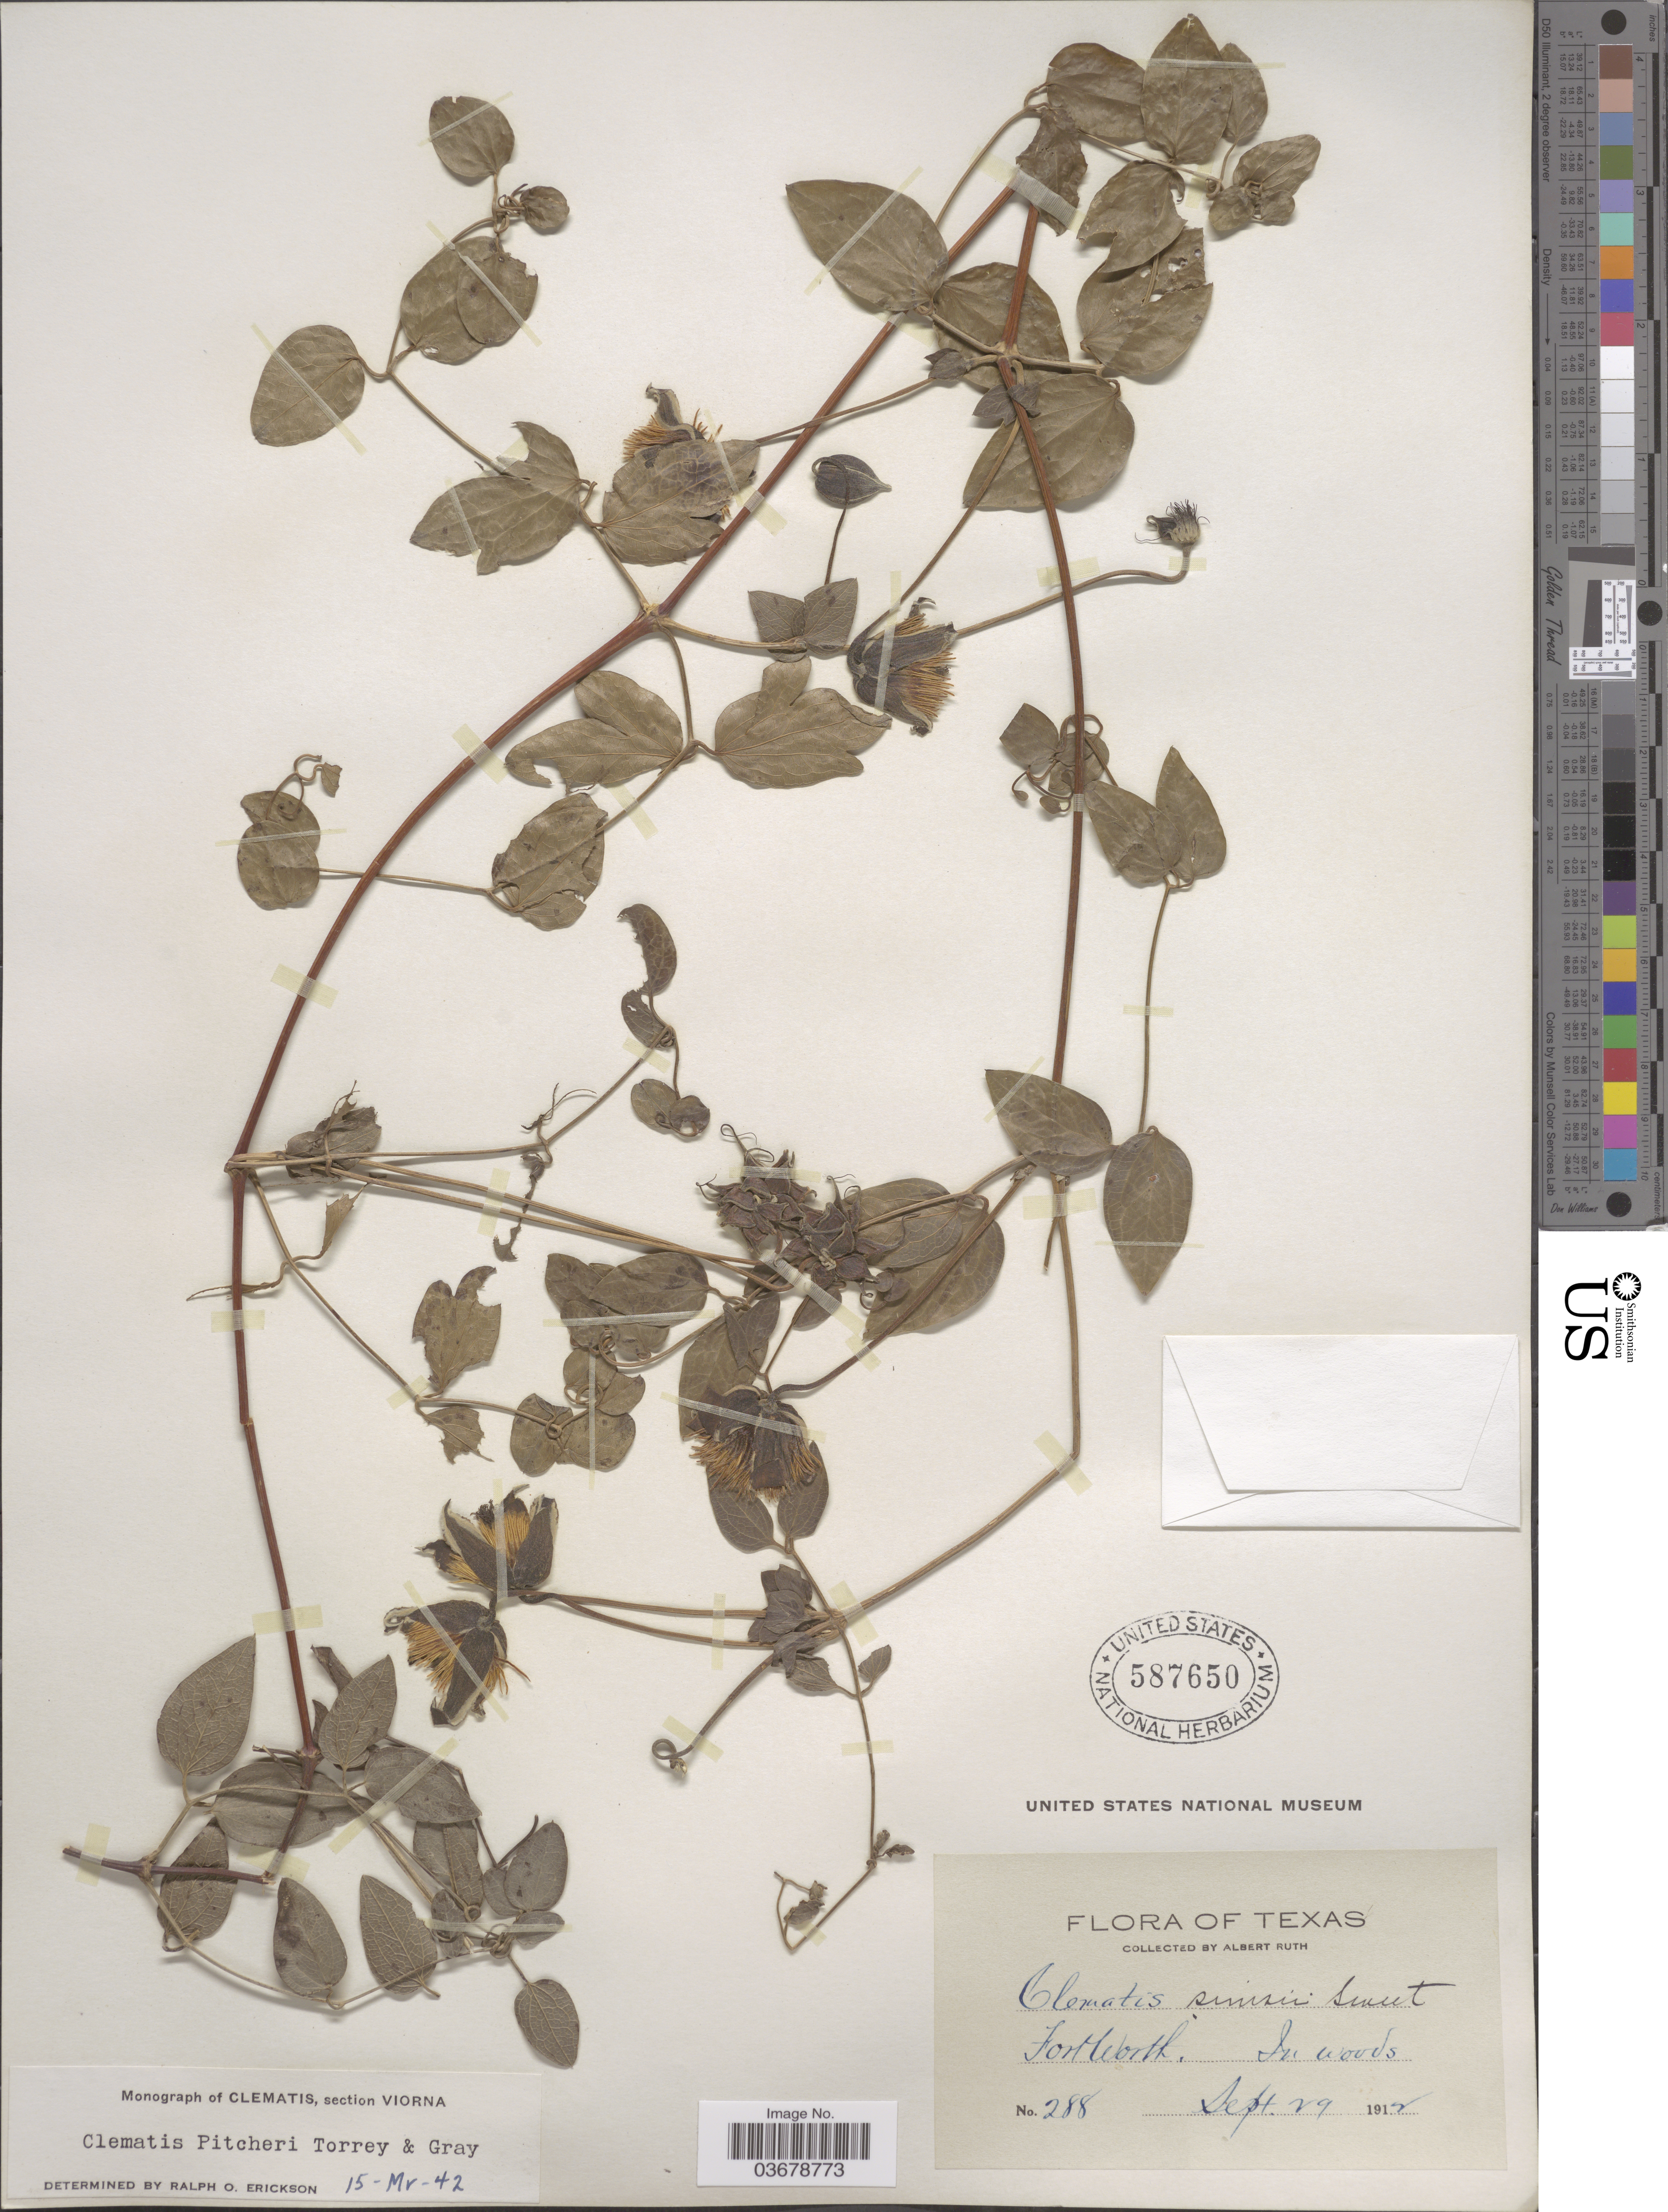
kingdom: Plantae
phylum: Tracheophyta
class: Magnoliopsida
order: Ranunculales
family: Ranunculaceae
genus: Clematis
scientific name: Clematis viorna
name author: L.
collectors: A. Ruth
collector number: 288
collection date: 1912-09-29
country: United States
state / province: Texas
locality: Fort Worth.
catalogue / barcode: US 587650